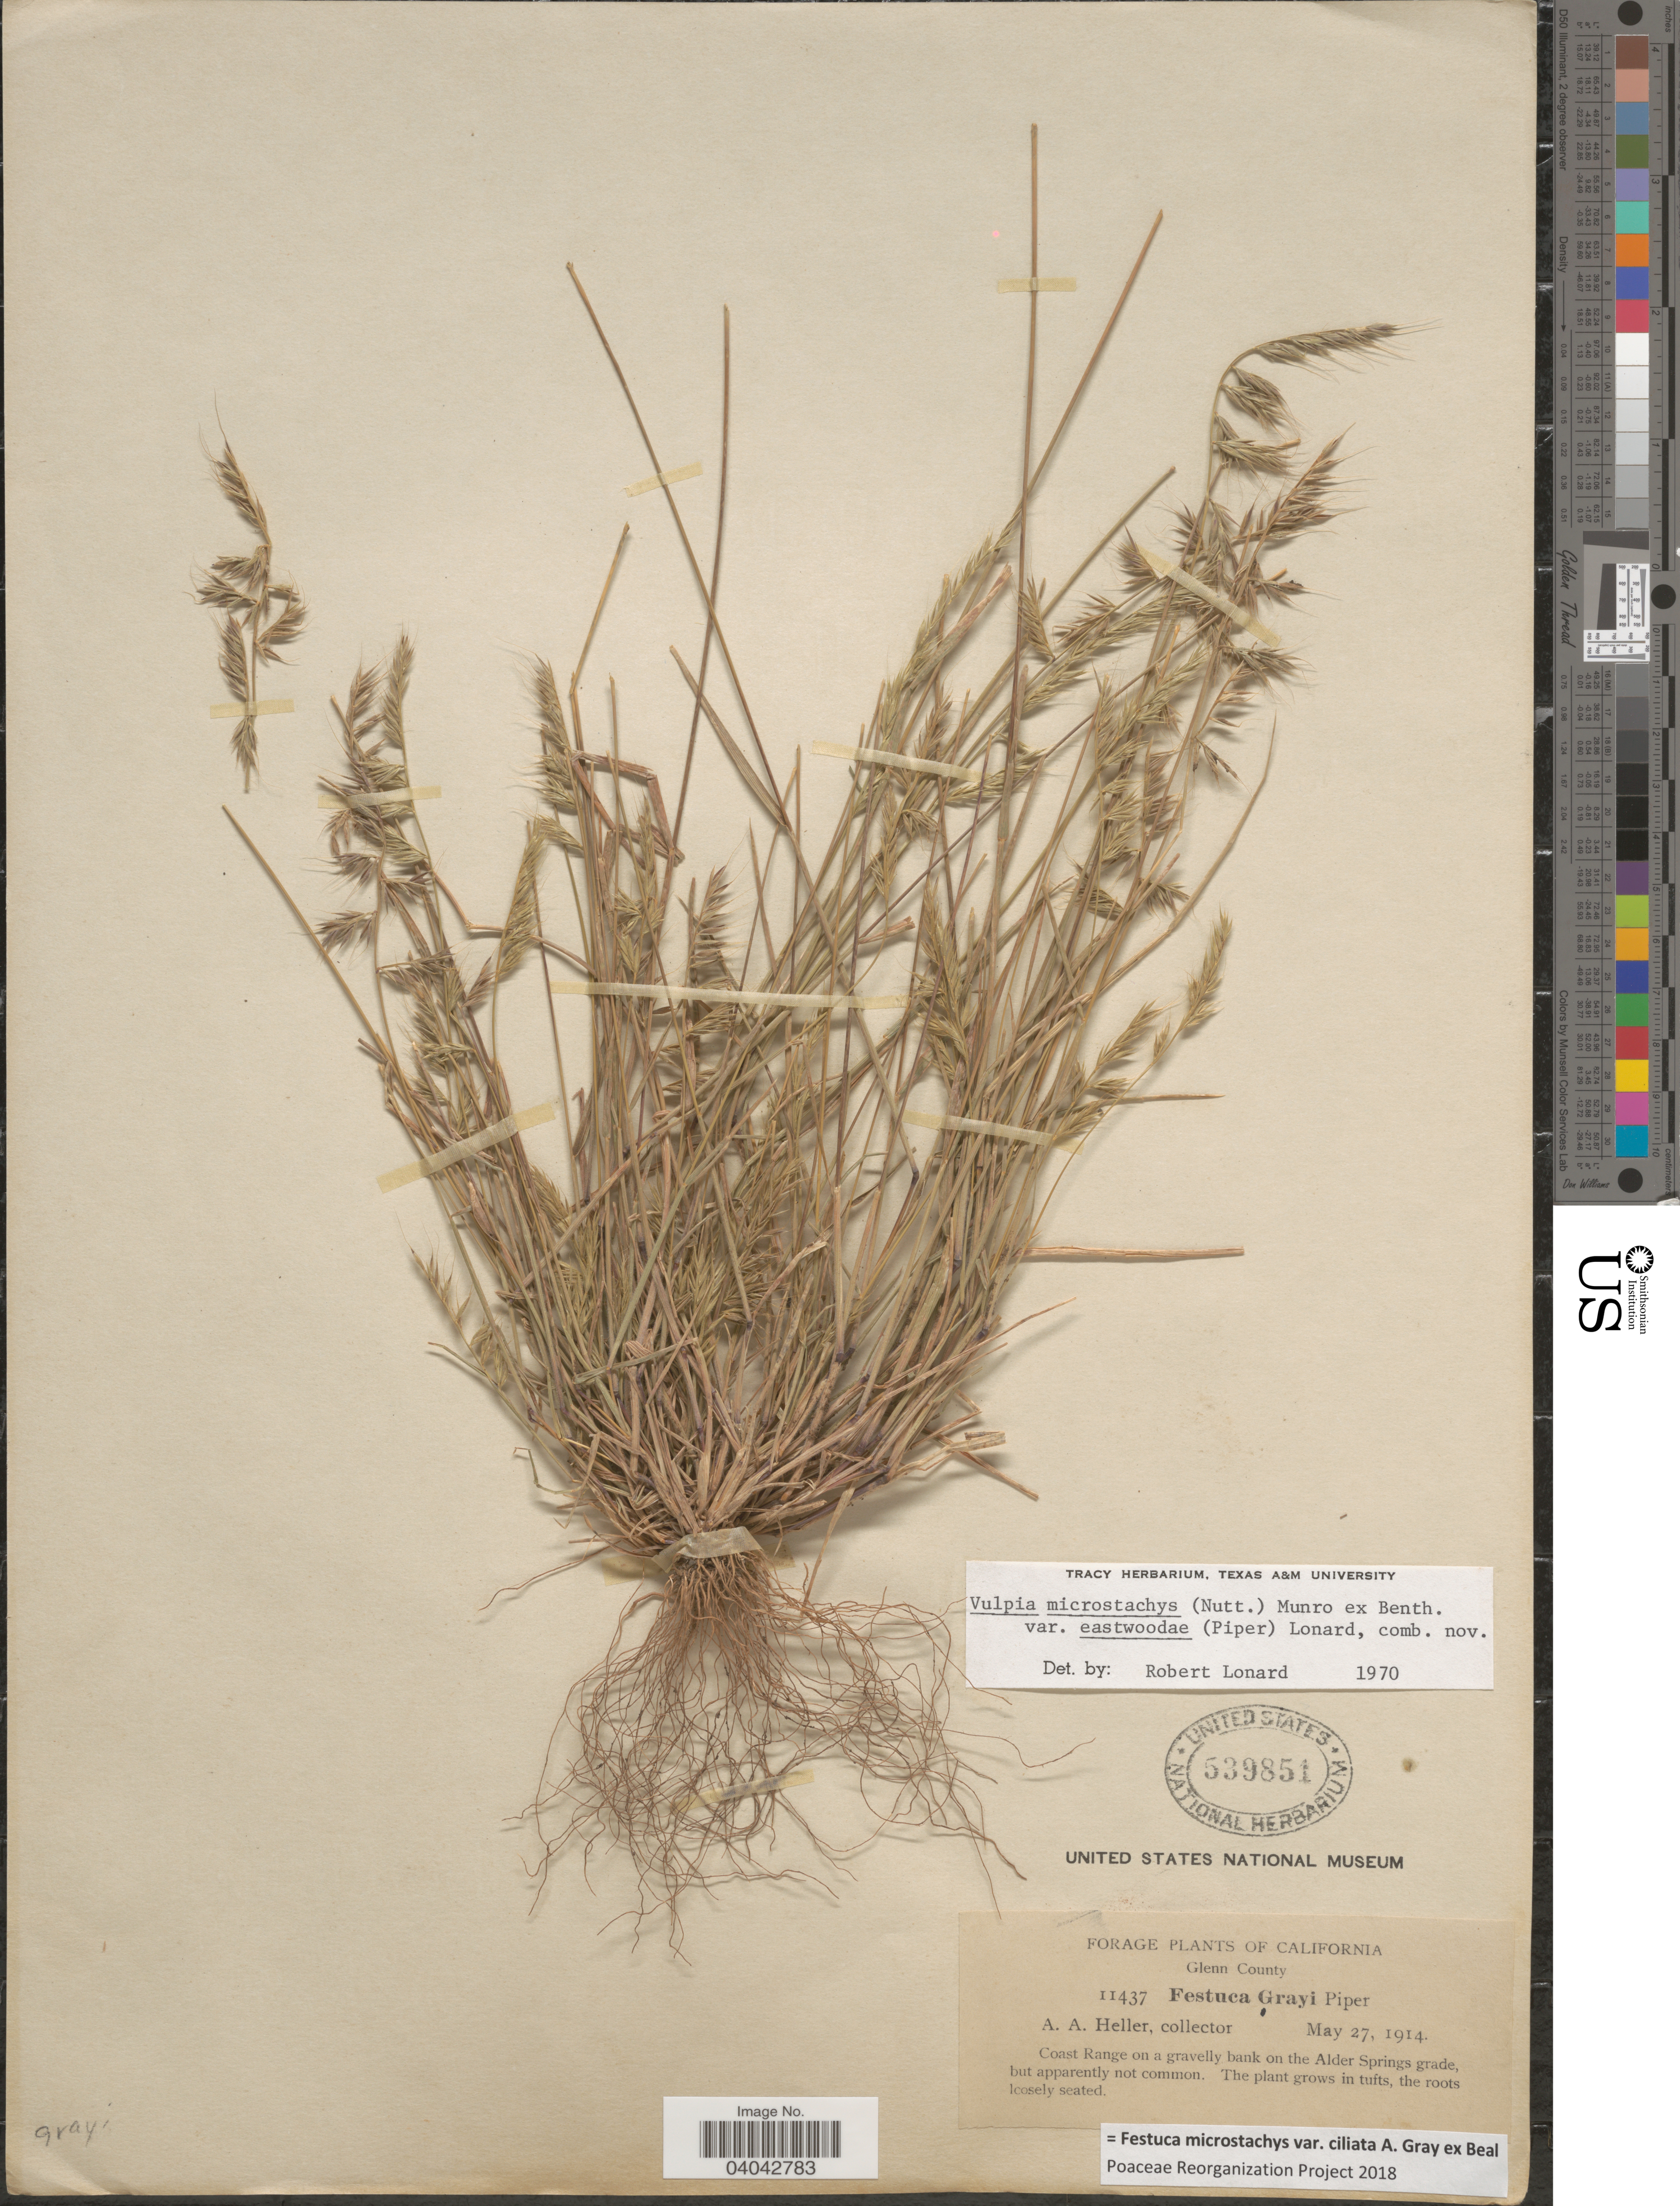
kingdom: Plantae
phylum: Tracheophyta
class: Liliopsida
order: Poales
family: Poaceae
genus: Festuca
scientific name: Festuca microstachys var. ciliata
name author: A. Gray ex W.J. Beal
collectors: A. A. Heller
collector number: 11437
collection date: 1914-05-27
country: United States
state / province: California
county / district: Glenn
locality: Glenn County. Coast Range on a gravelly bank on the Alder Springs grade.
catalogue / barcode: US 539851